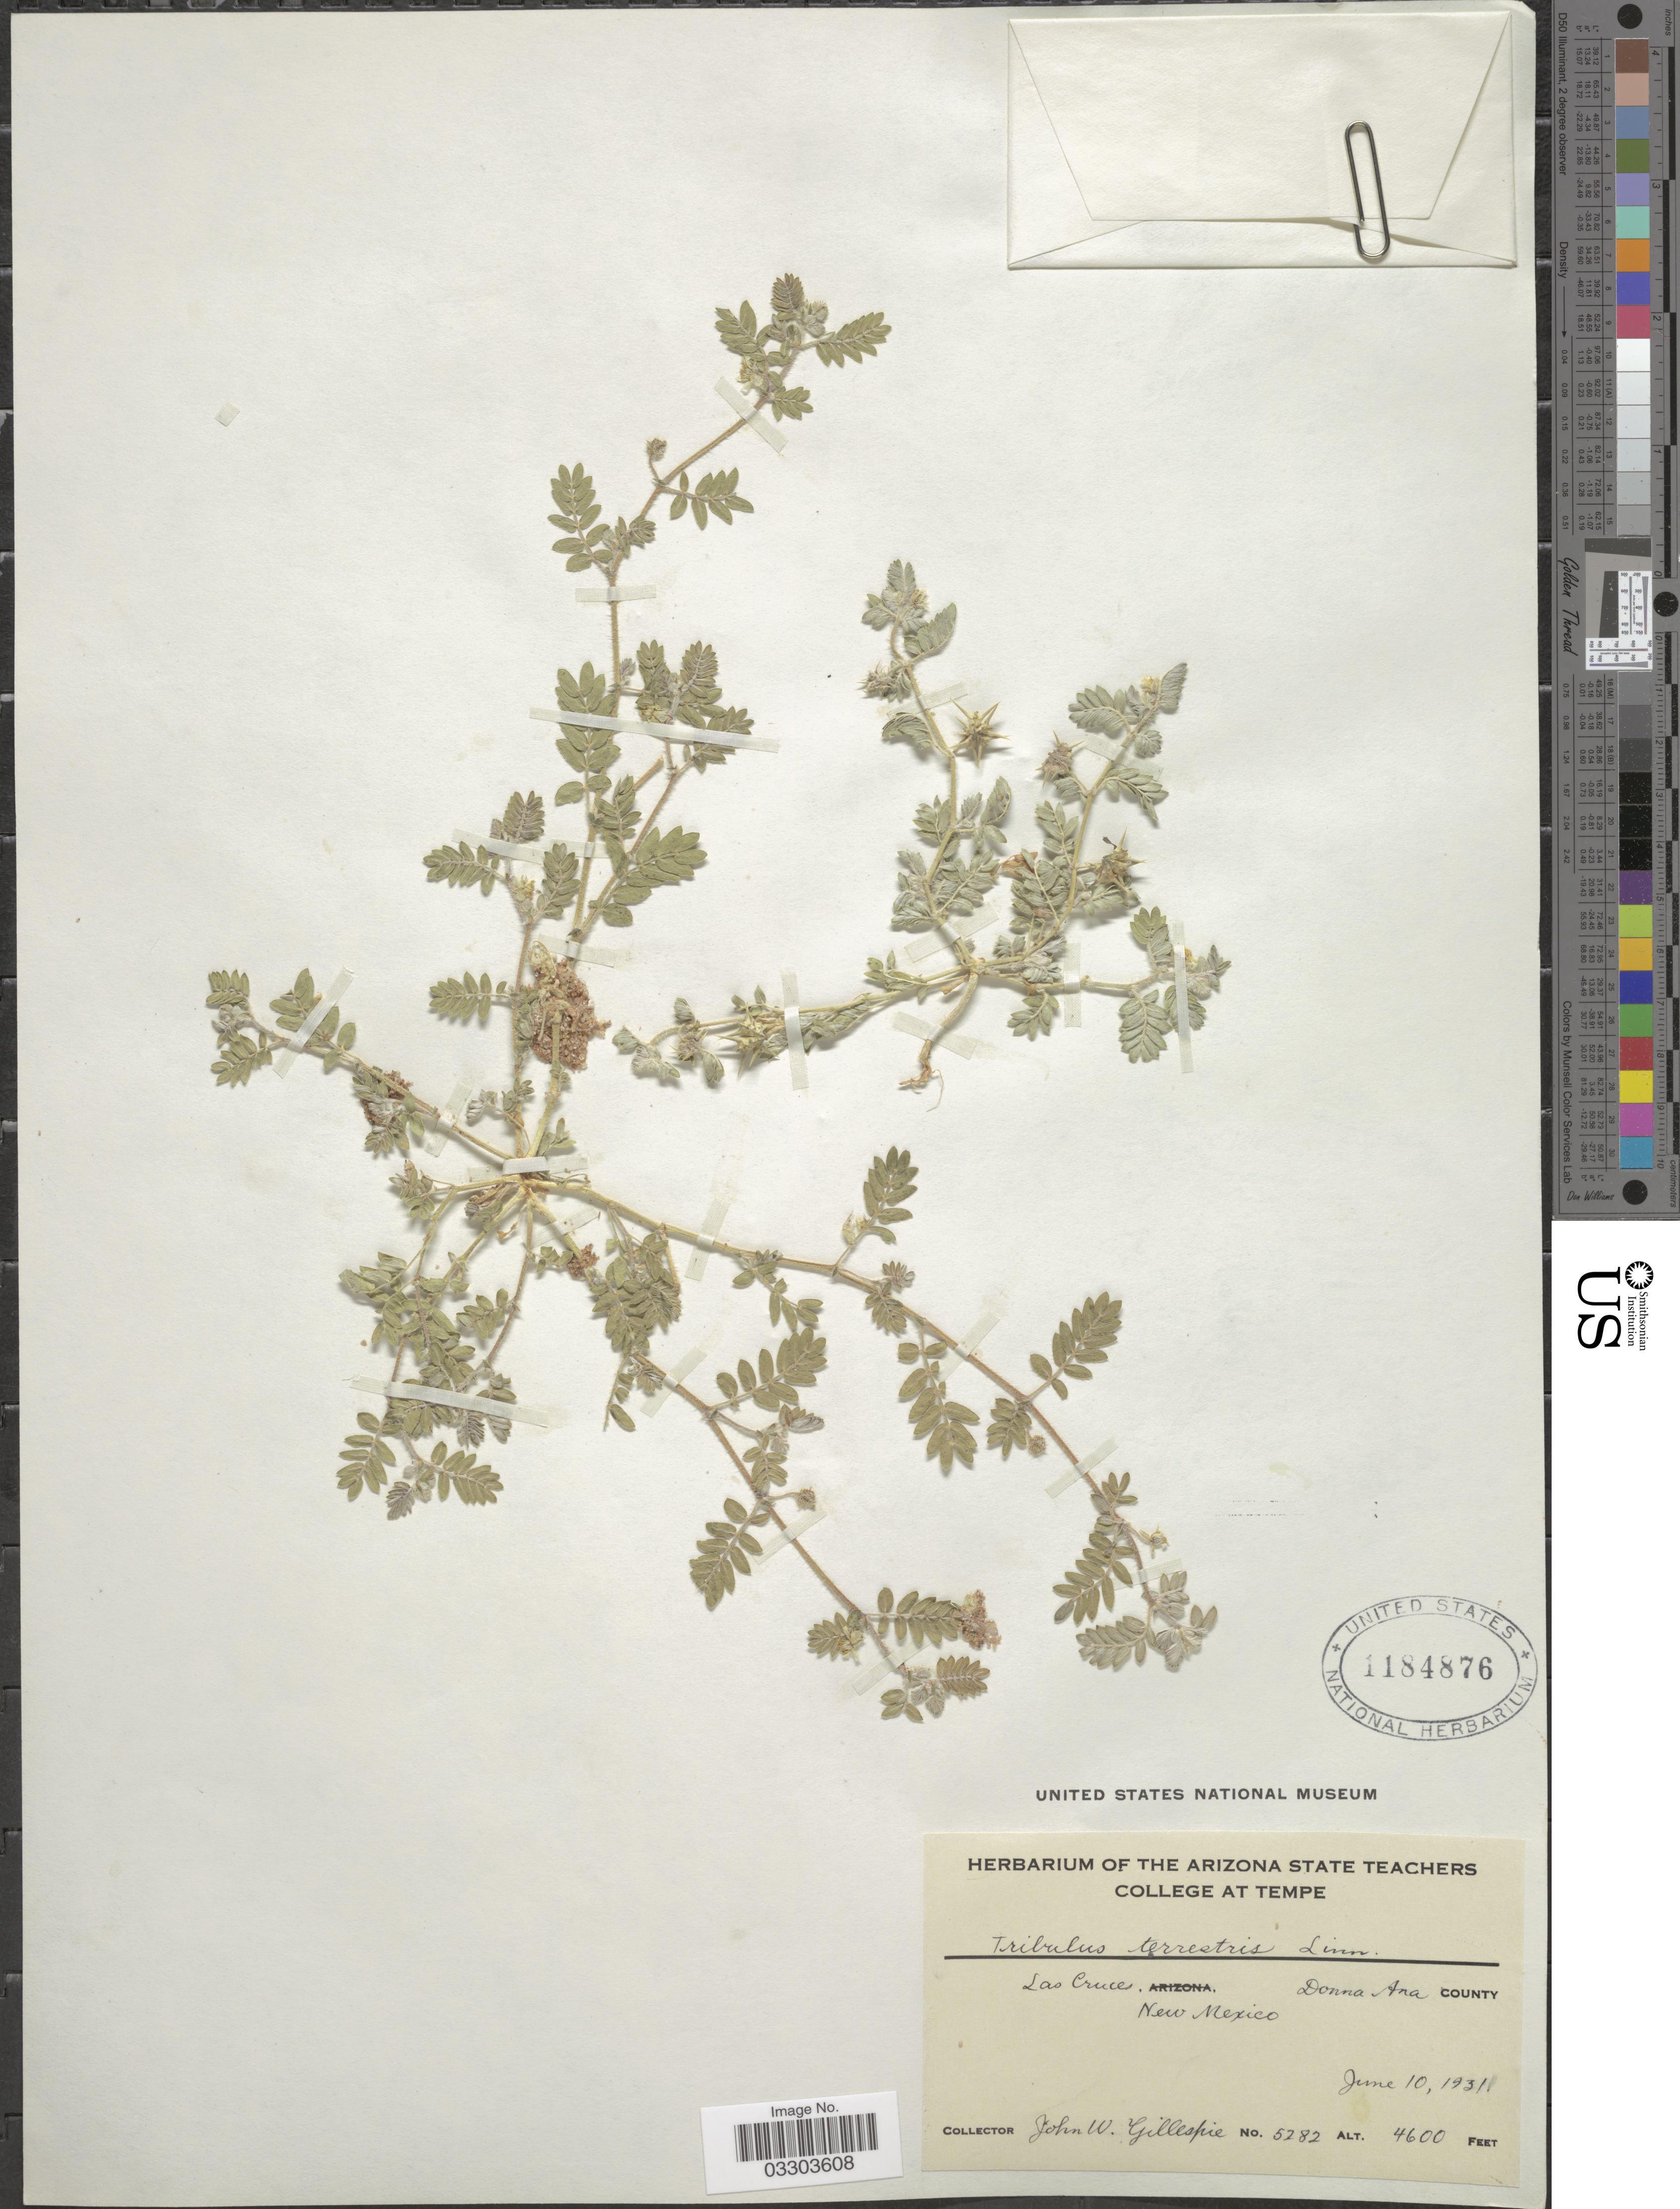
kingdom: Plantae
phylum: Tracheophyta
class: Magnoliopsida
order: Zygophyllales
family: Zygophyllaceae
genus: Tribulus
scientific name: Tribulus terrestris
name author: L.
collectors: J. W. Gillespie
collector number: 5282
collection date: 1931-06-10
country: United States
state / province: New Mexico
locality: Las Cruce, Donna Ana County.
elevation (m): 1402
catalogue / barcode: US 1184876